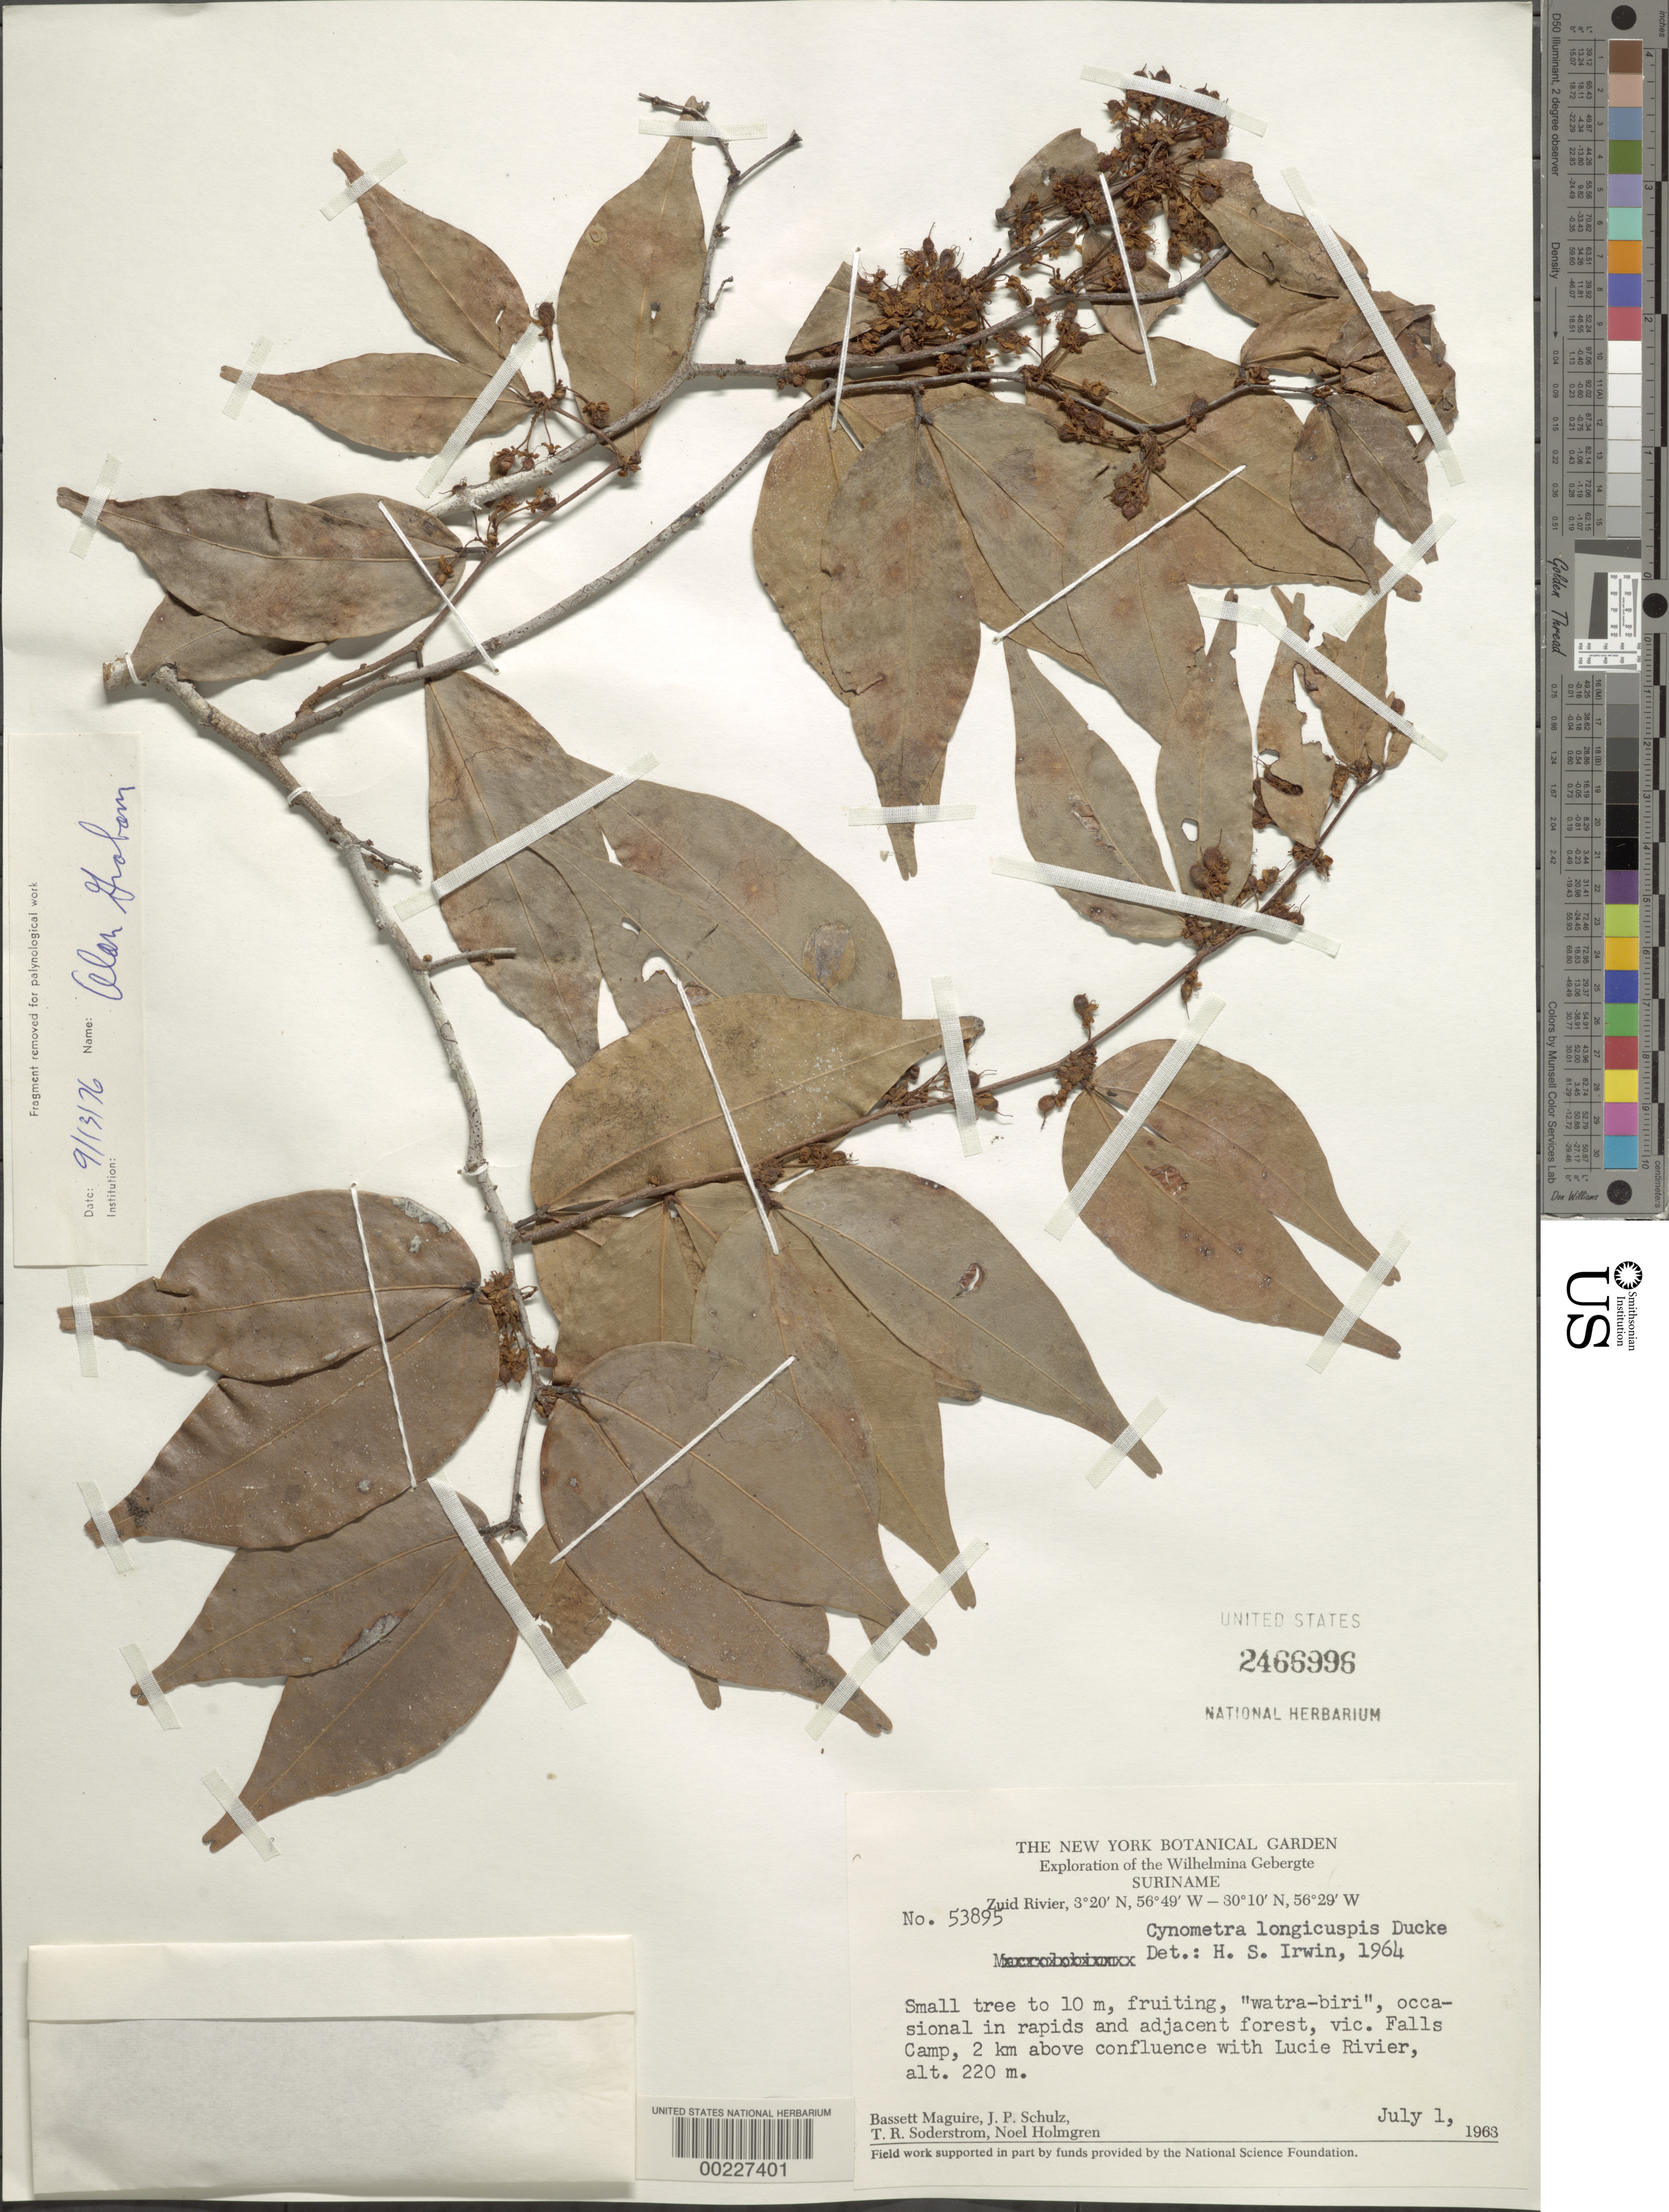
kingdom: Plantae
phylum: Tracheophyta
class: Magnoliopsida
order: Fabales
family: Fabaceae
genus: Cynometra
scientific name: Cynometra longicuspis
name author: Ducke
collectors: B. Maguire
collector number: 53895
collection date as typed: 01 Jul 1963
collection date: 1963-07-01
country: Suriname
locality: Vicinity of falls camp, 2 km above comfluence with lucie river, wilhelmina gebergte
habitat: Occasional in rapids and adjacent forest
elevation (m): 220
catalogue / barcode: US 2466996